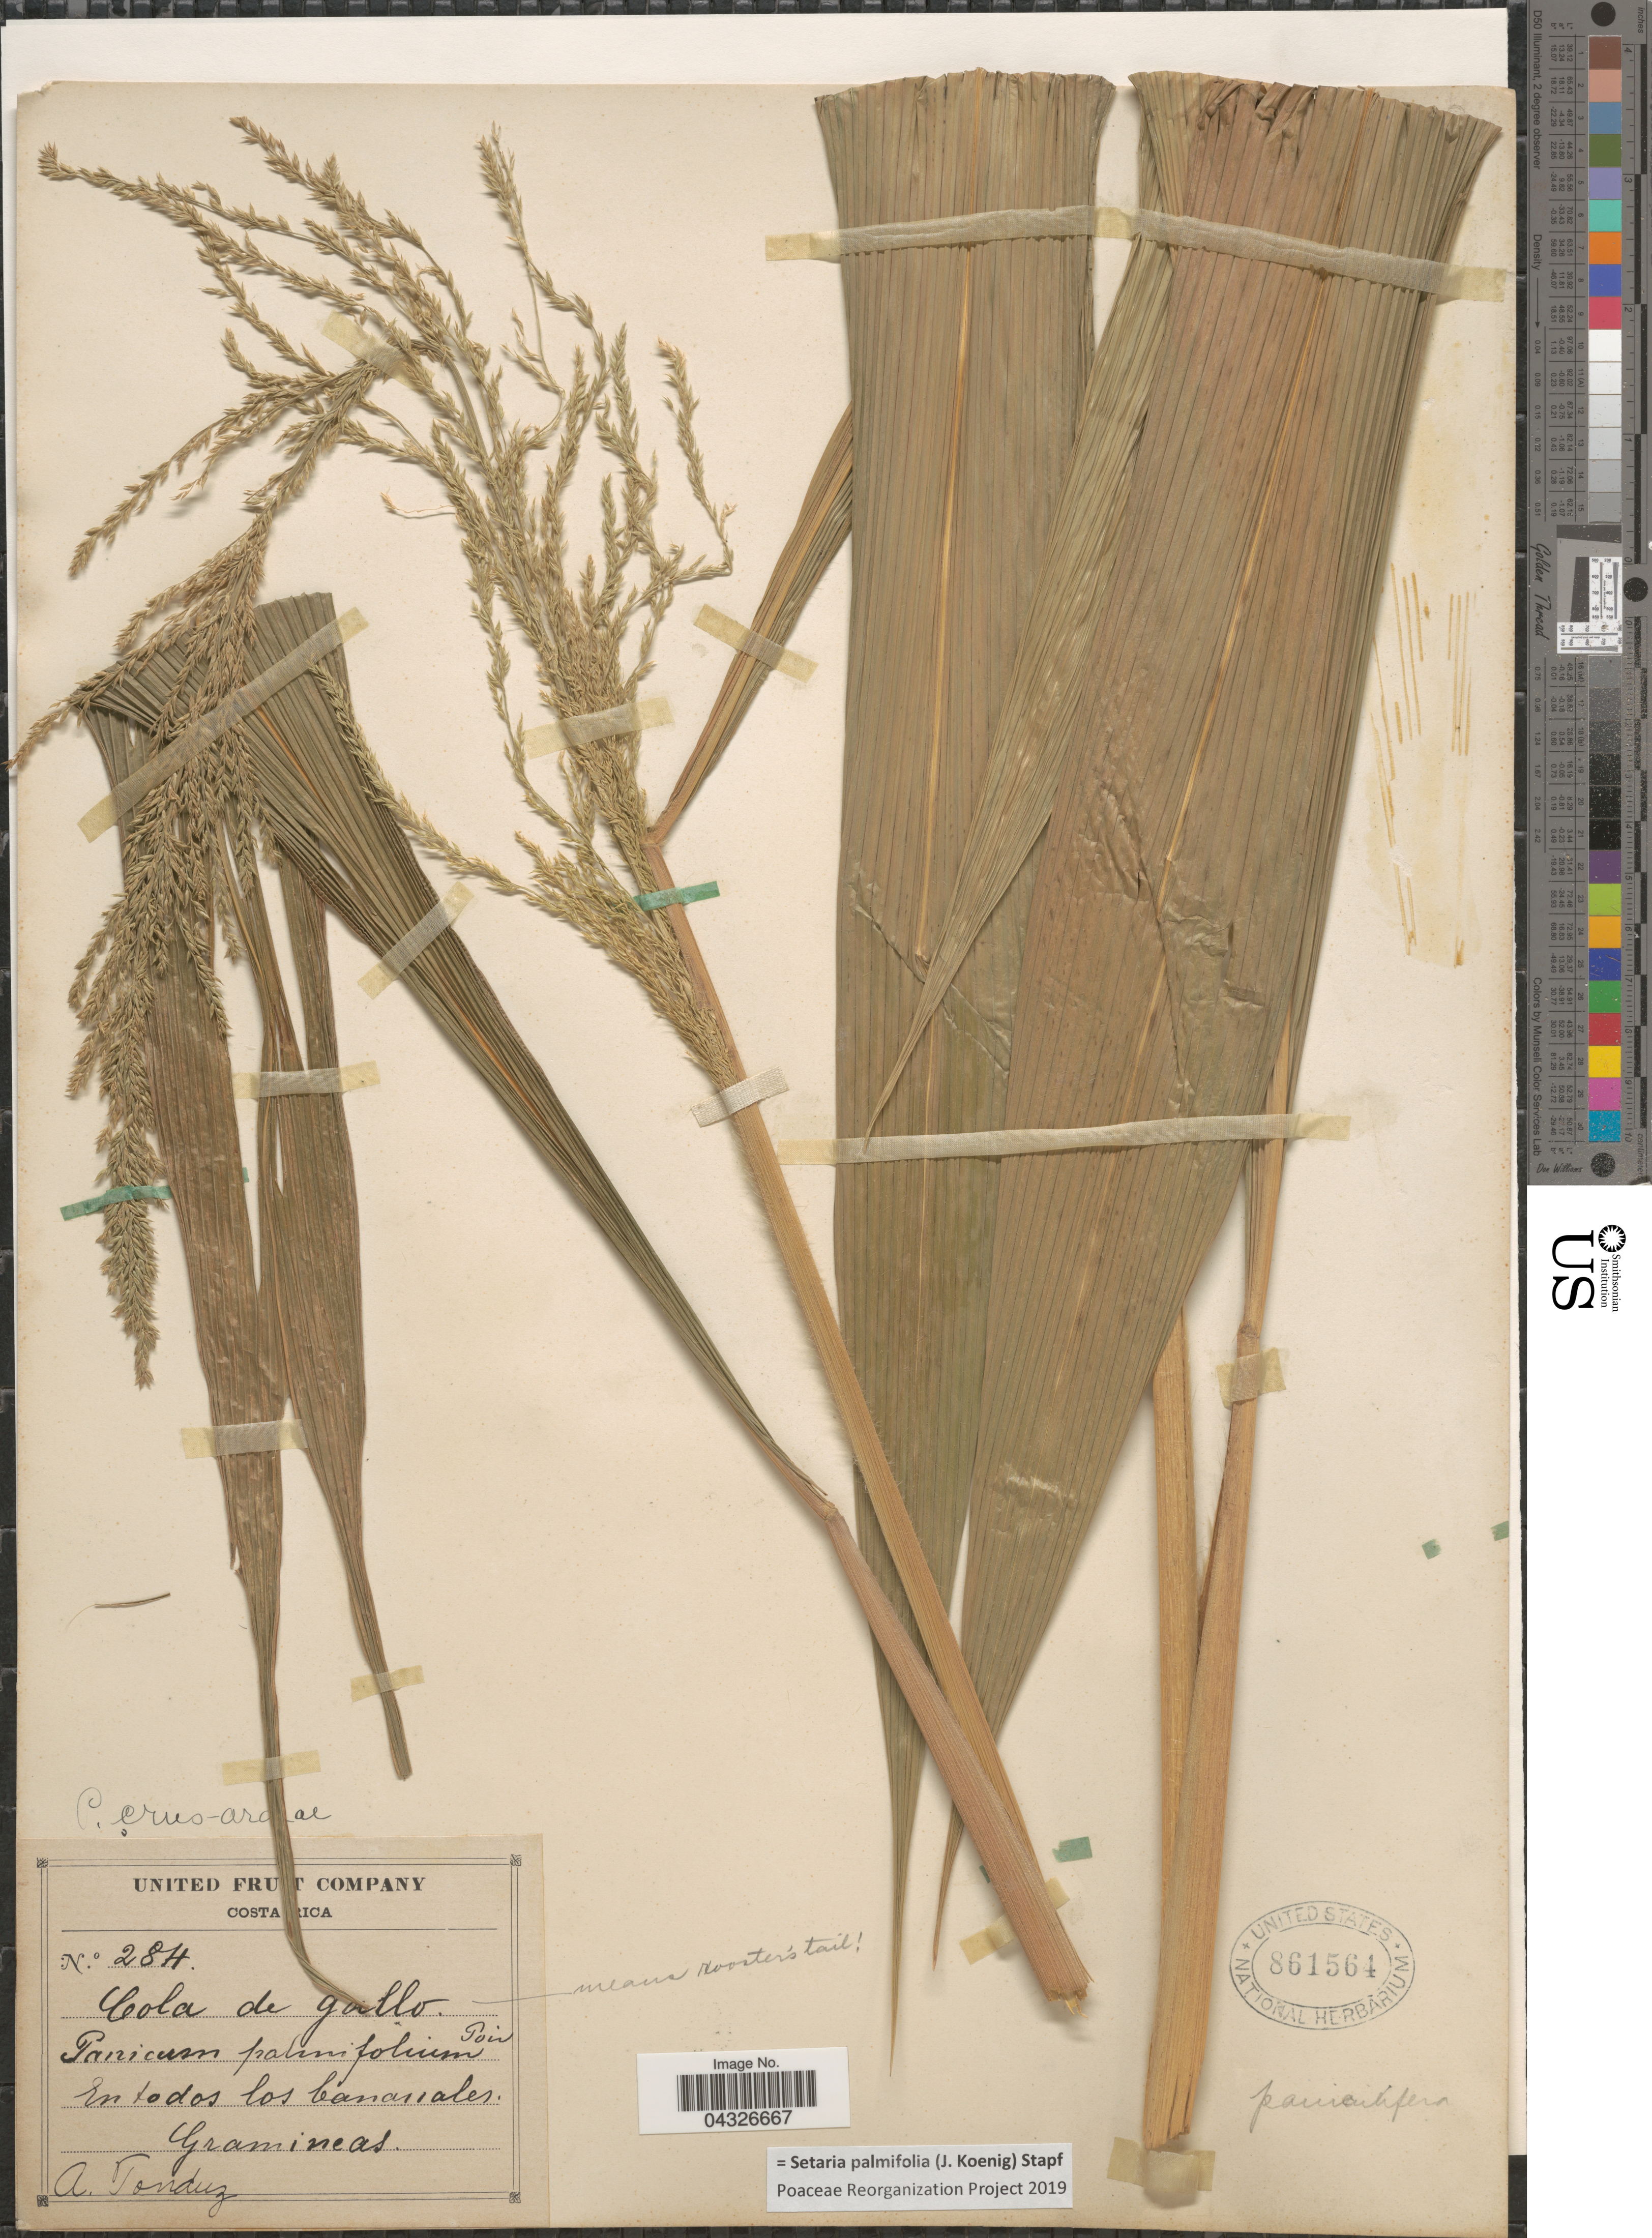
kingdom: Plantae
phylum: Tracheophyta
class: Liliopsida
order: Poales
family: Poaceae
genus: Setaria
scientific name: Setaria palmifolia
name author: (J. Koenig) Stapf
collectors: A. Tonduz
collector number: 284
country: Costa Rica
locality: En todos los bananales.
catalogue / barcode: US 861564